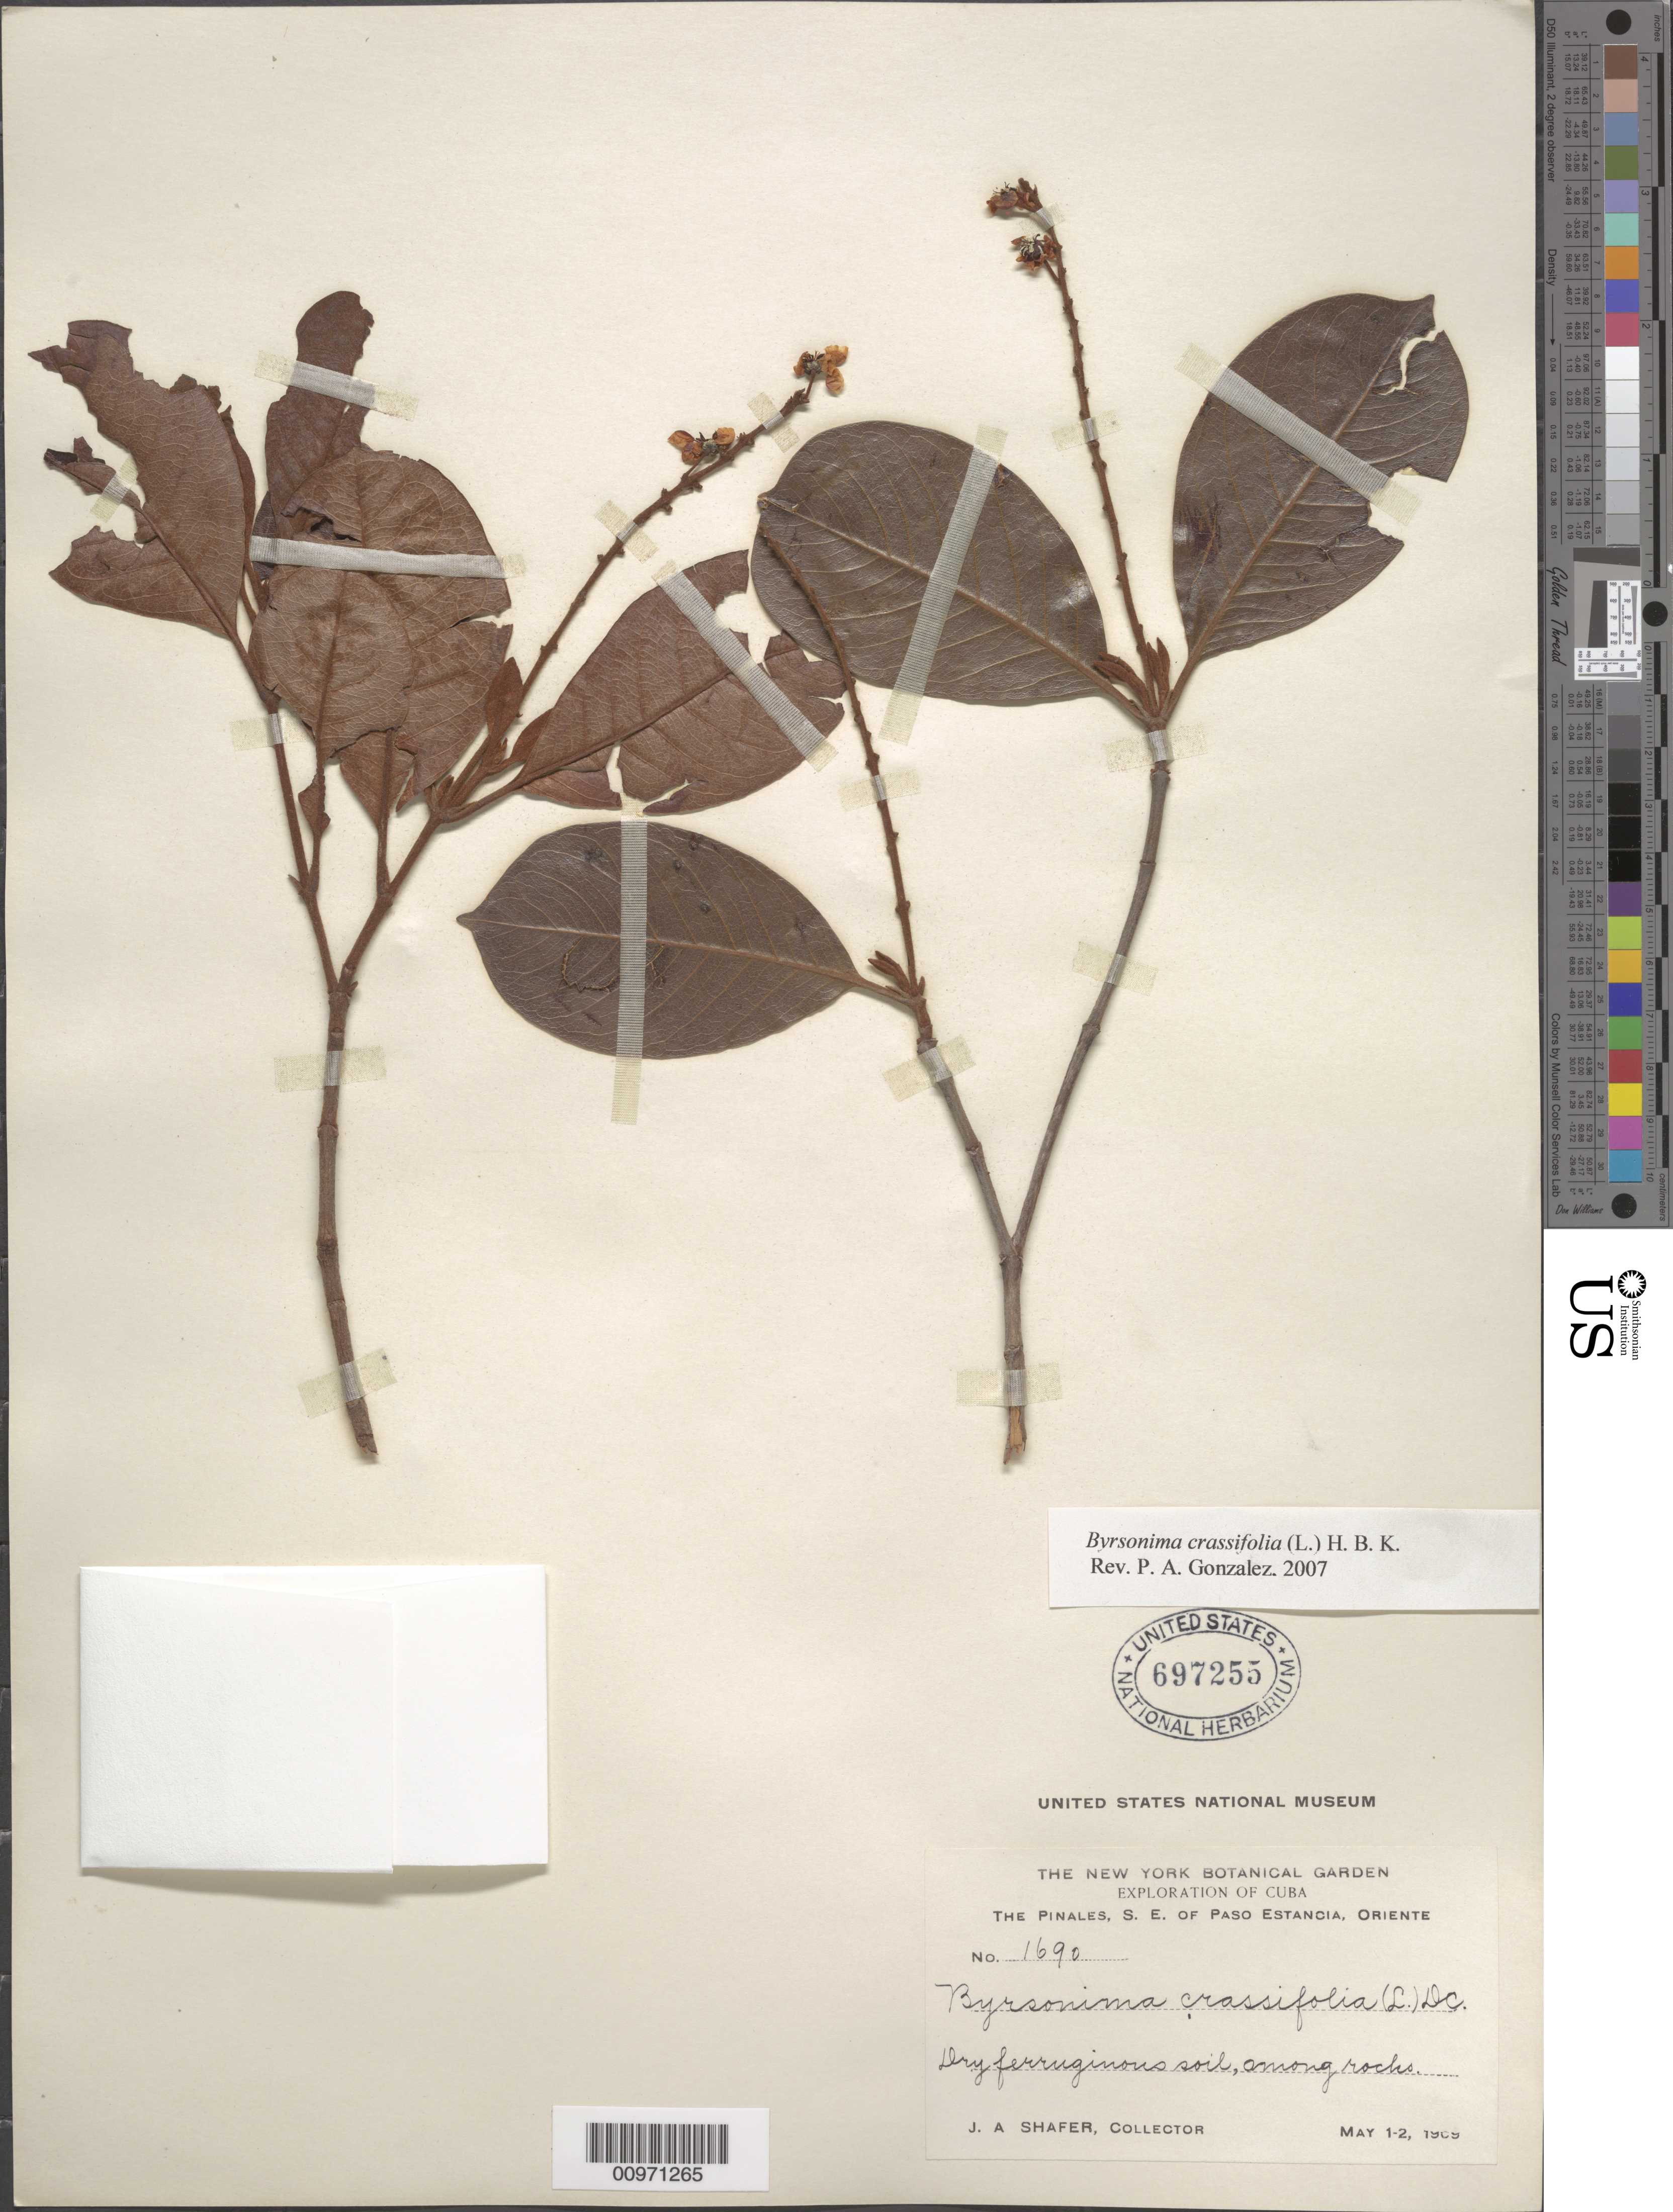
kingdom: Plantae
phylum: Tracheophyta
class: Magnoliopsida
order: Malpighiales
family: Malpighiaceae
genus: Byrsonima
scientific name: Byrsonima crassifolia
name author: (L.) Kunth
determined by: González, P. A.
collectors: J. A. Shafer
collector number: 1690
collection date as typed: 01 May 1909 to 02 May 1909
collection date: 1909-05-01/1909-05-02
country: Cuba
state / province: Granma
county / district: Dry forest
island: Cuba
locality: The Pinales, S E of Paso Estancia, Oriente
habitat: Dry ferruginous soil, among rocks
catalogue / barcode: US 697255